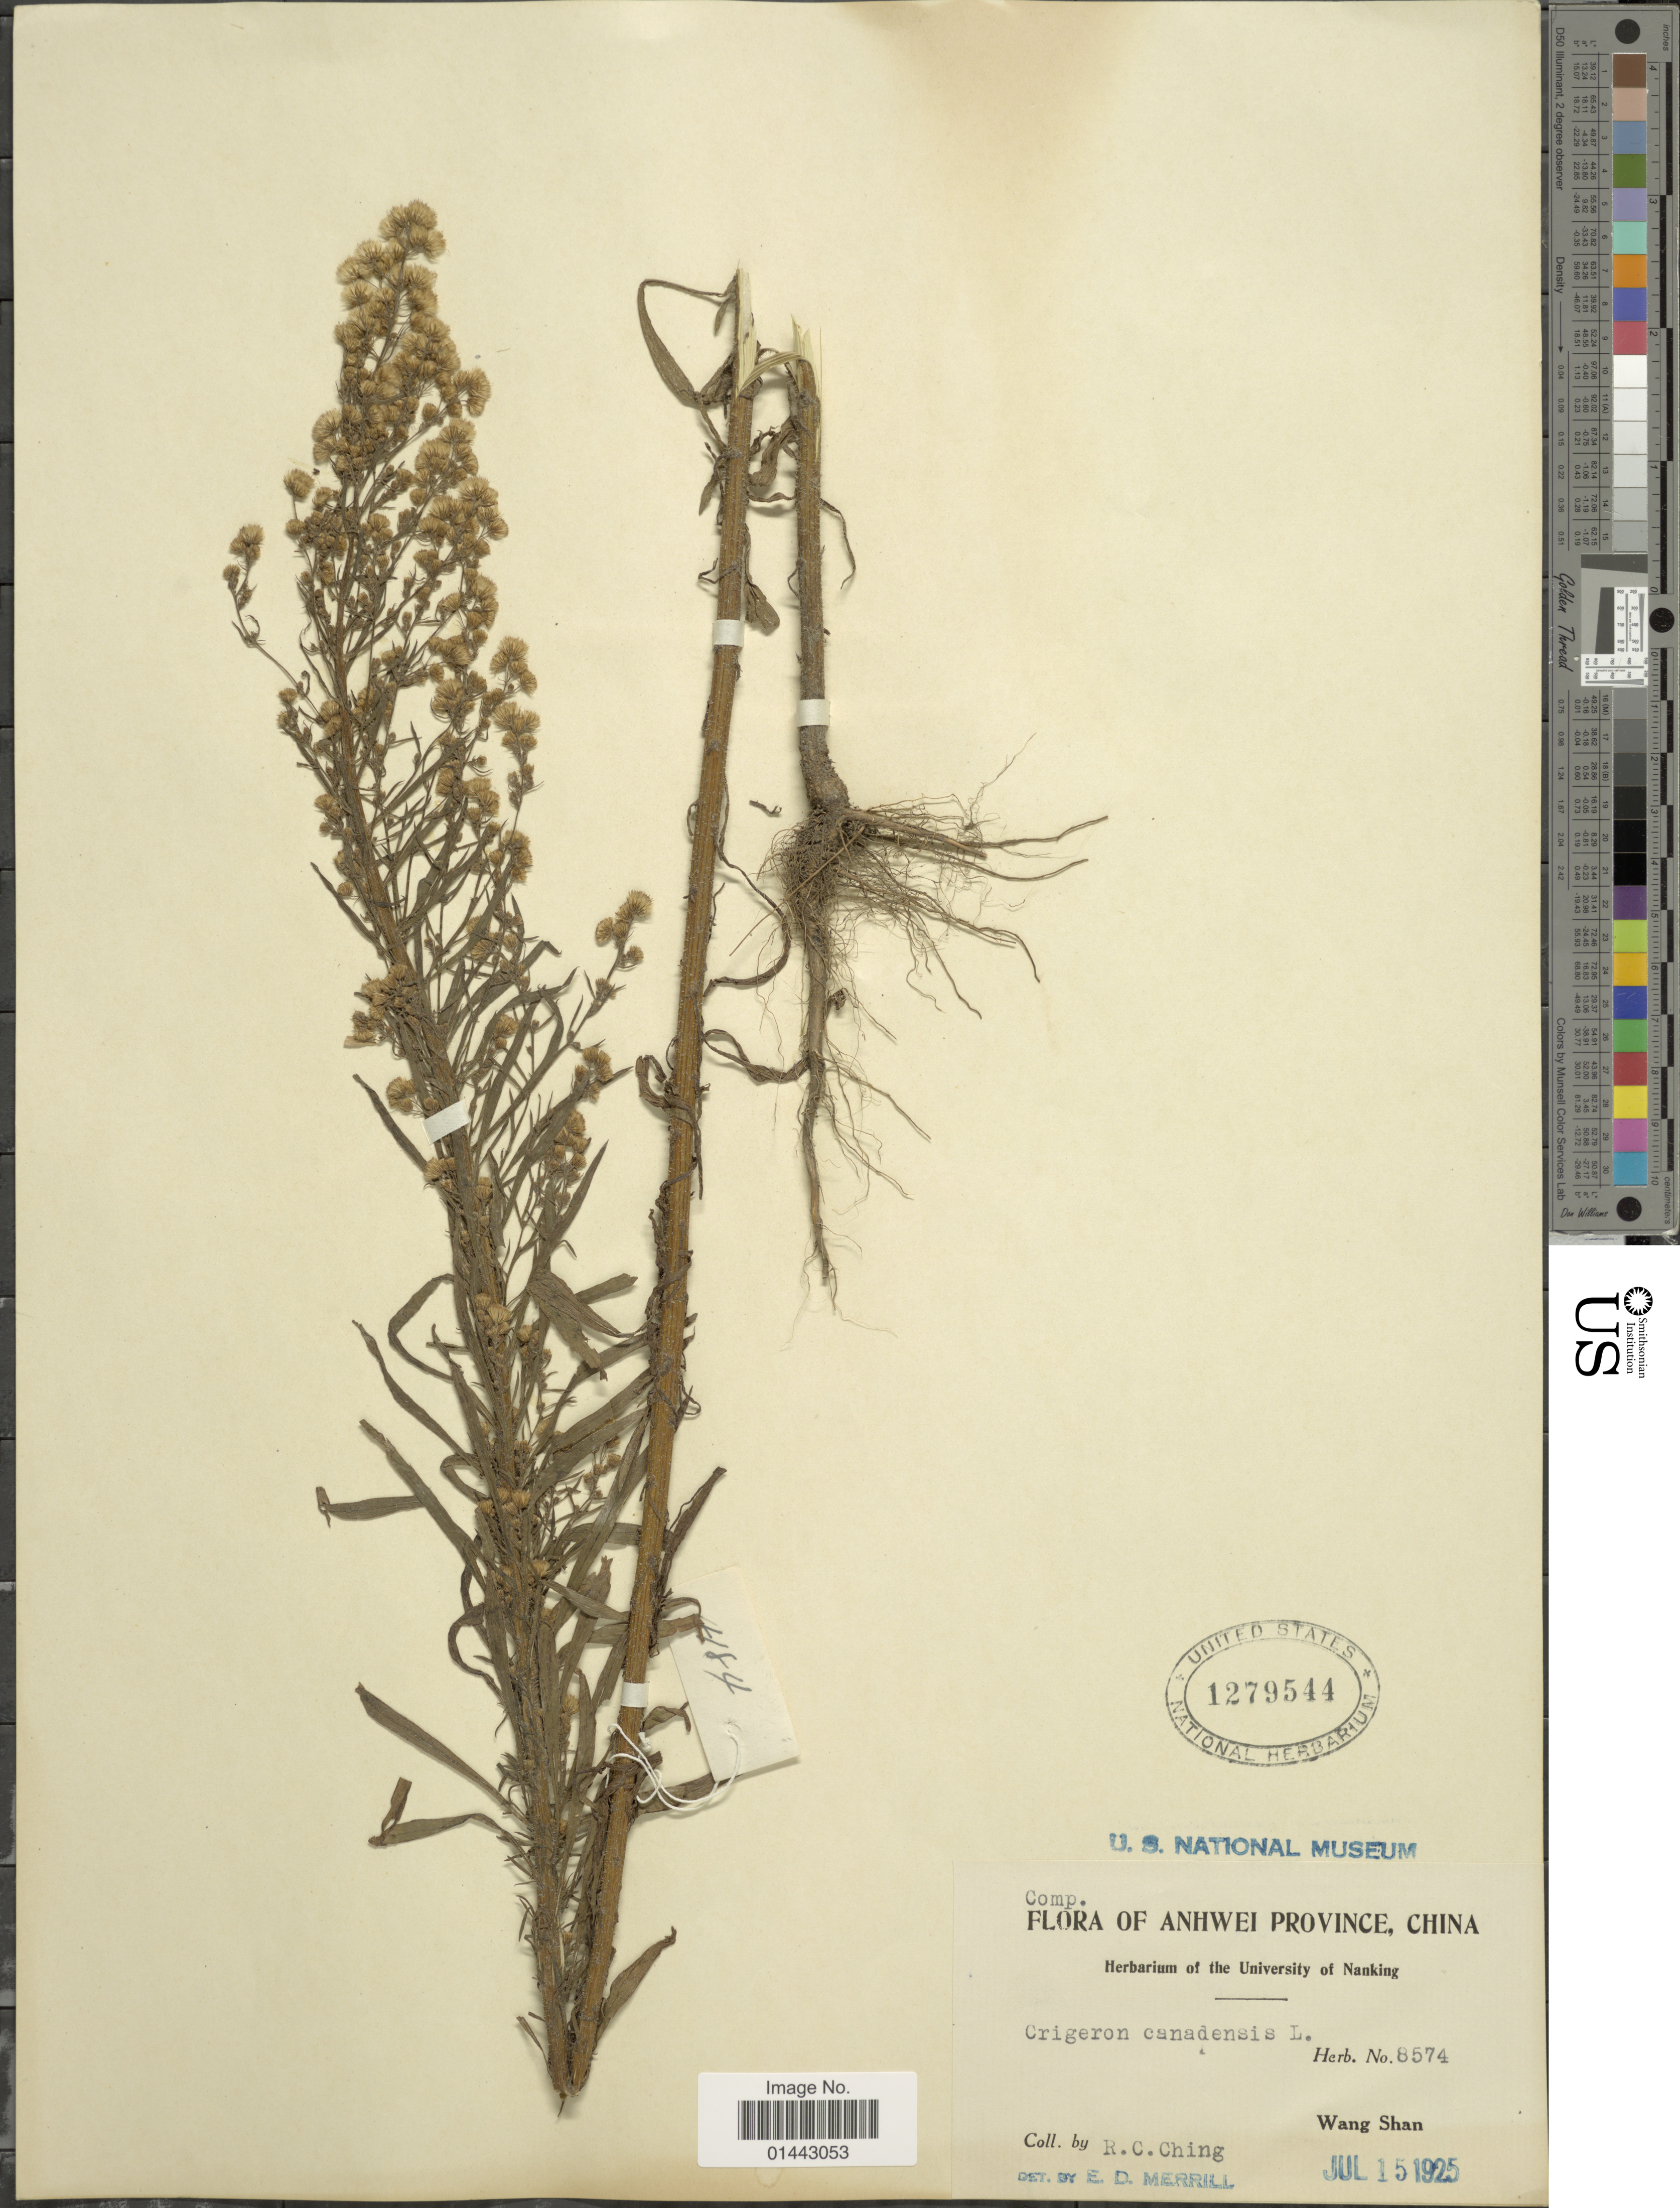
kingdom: Plantae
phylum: Tracheophyta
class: Magnoliopsida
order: Asterales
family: Asteraceae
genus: Erigeron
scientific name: Erigeron canadensis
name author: L.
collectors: R. C. Ching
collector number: Herb. 8574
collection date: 1925-07-15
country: China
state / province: Anhui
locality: Anhwei province, Wang Shan.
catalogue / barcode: US 1279544